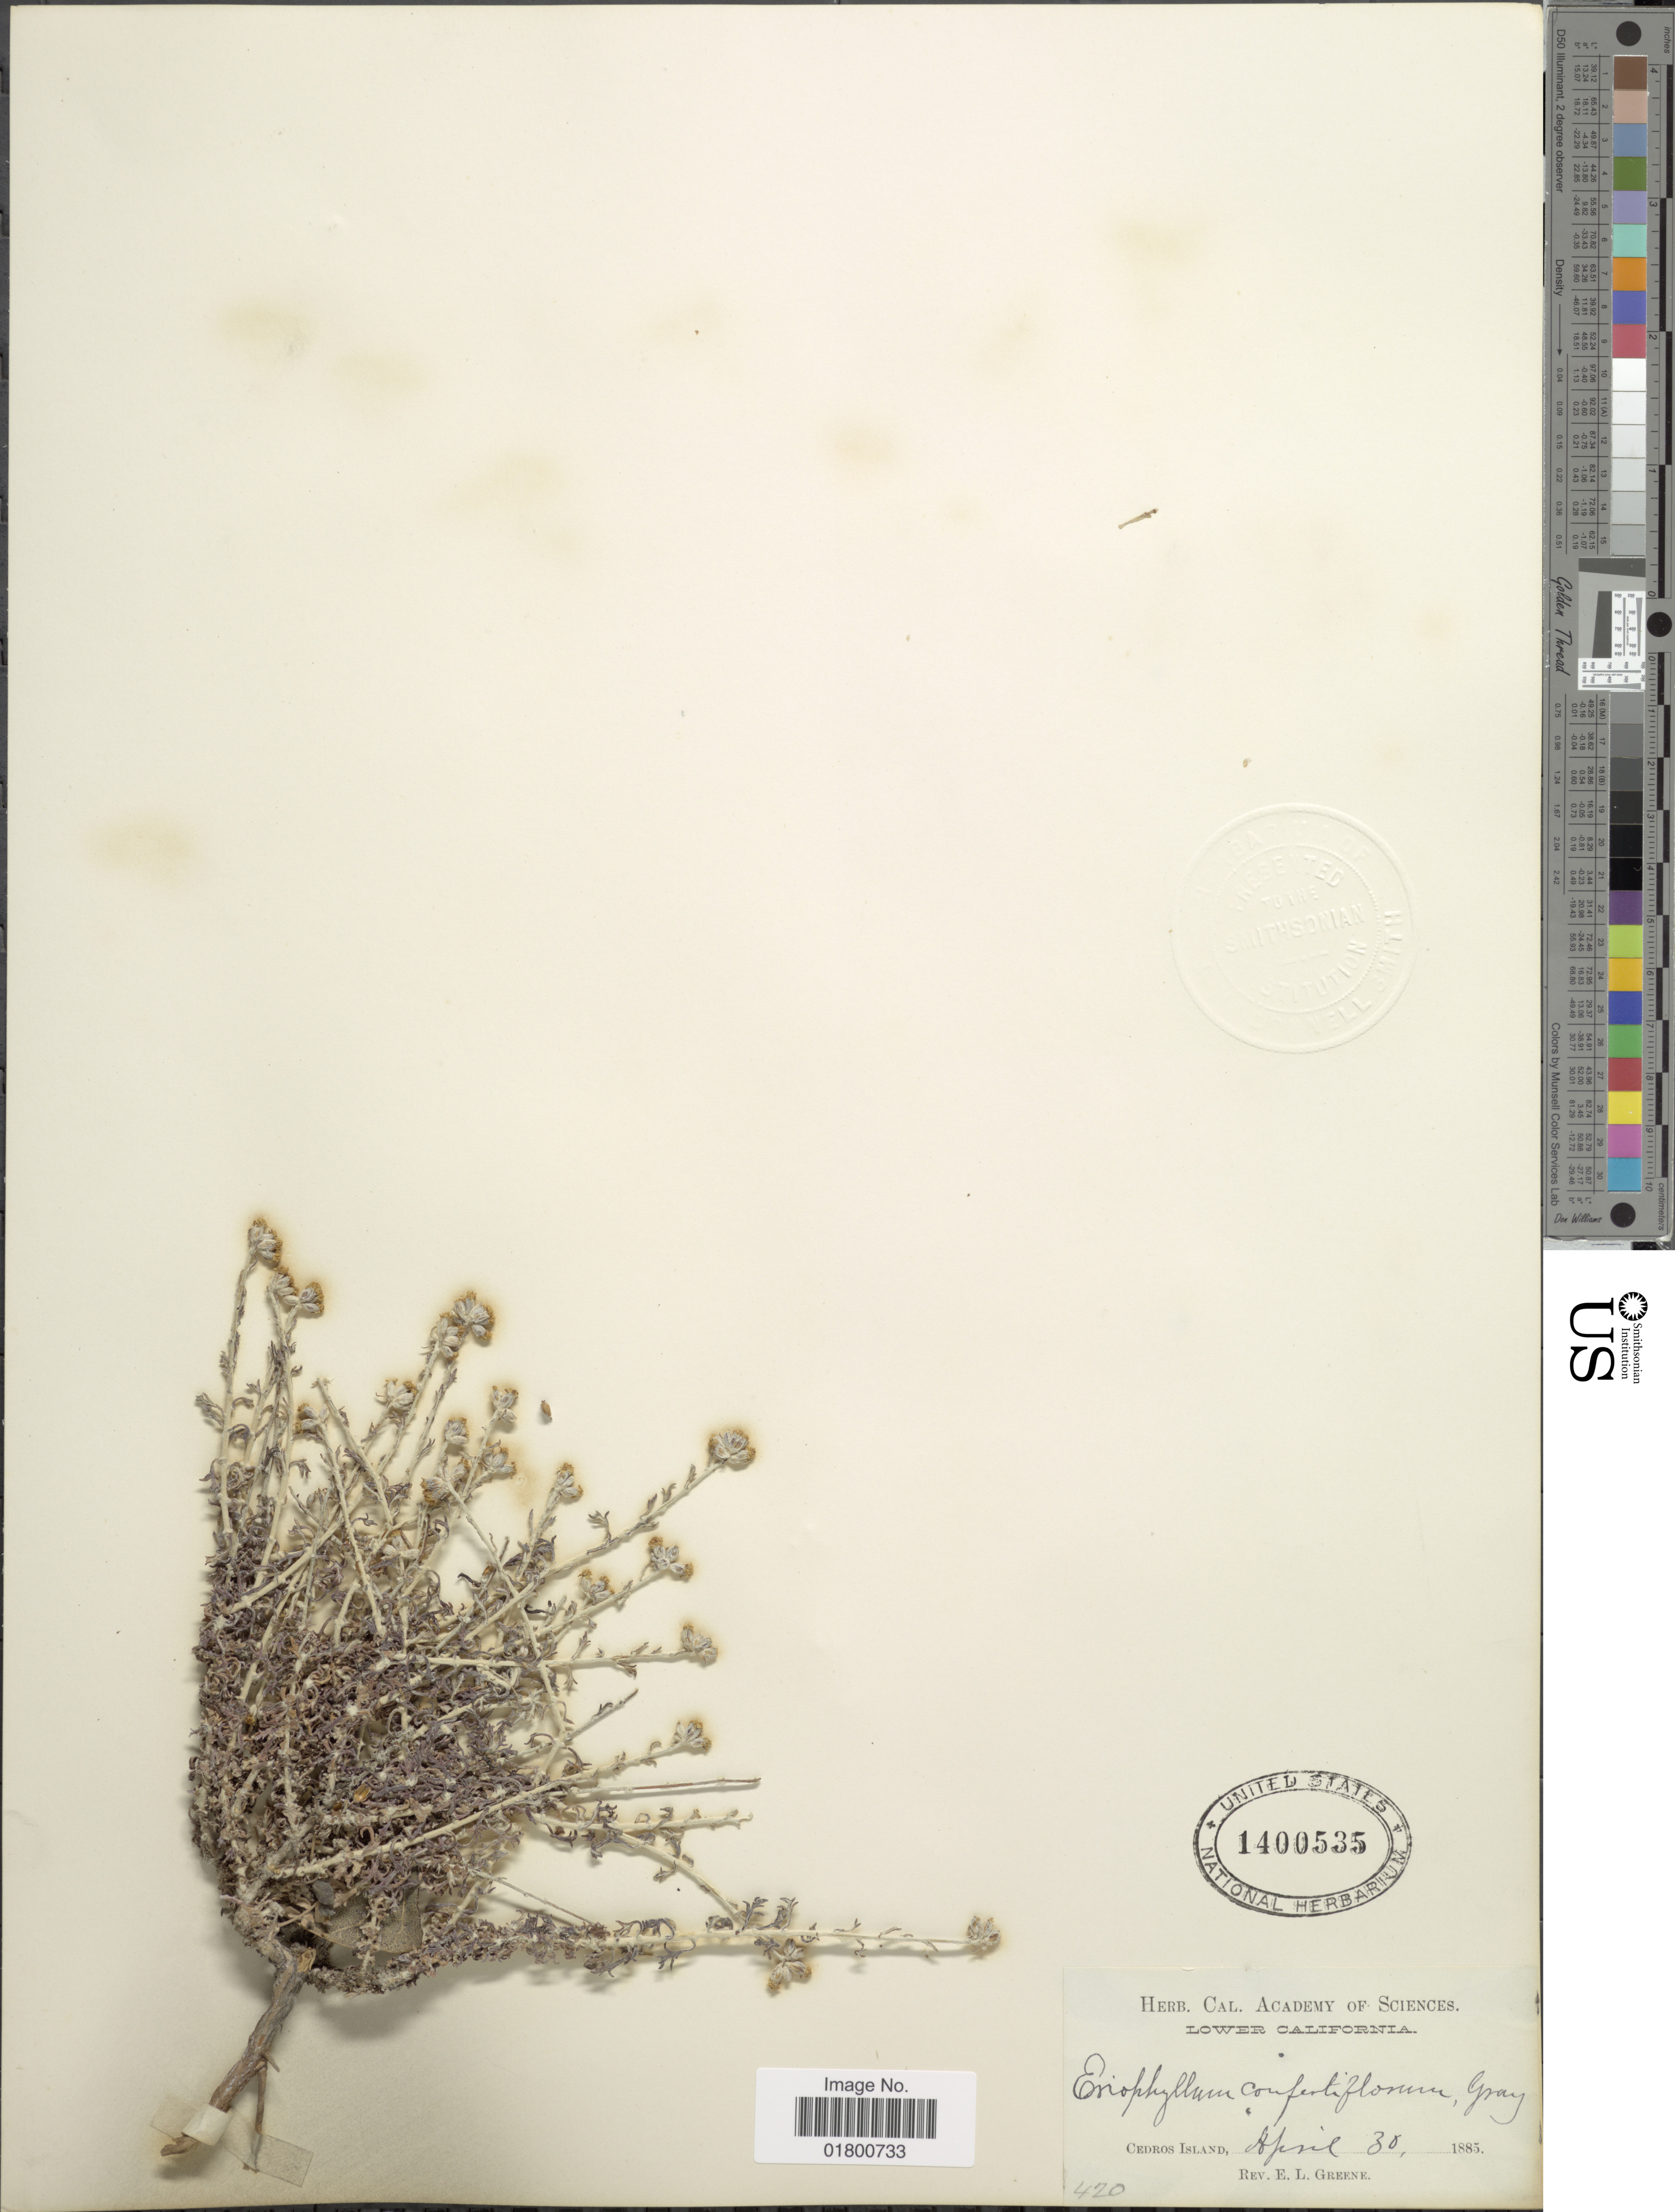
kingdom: Plantae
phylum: Tracheophyta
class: Magnoliopsida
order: Asterales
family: Asteraceae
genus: Eriophyllum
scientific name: Eriophyllum confertiflorum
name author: (DC.) A. Gray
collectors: E. L. Greene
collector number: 420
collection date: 1885-04-30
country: Mexico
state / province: Baja California Sur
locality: Cedros Island, Lower California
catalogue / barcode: US 1400535